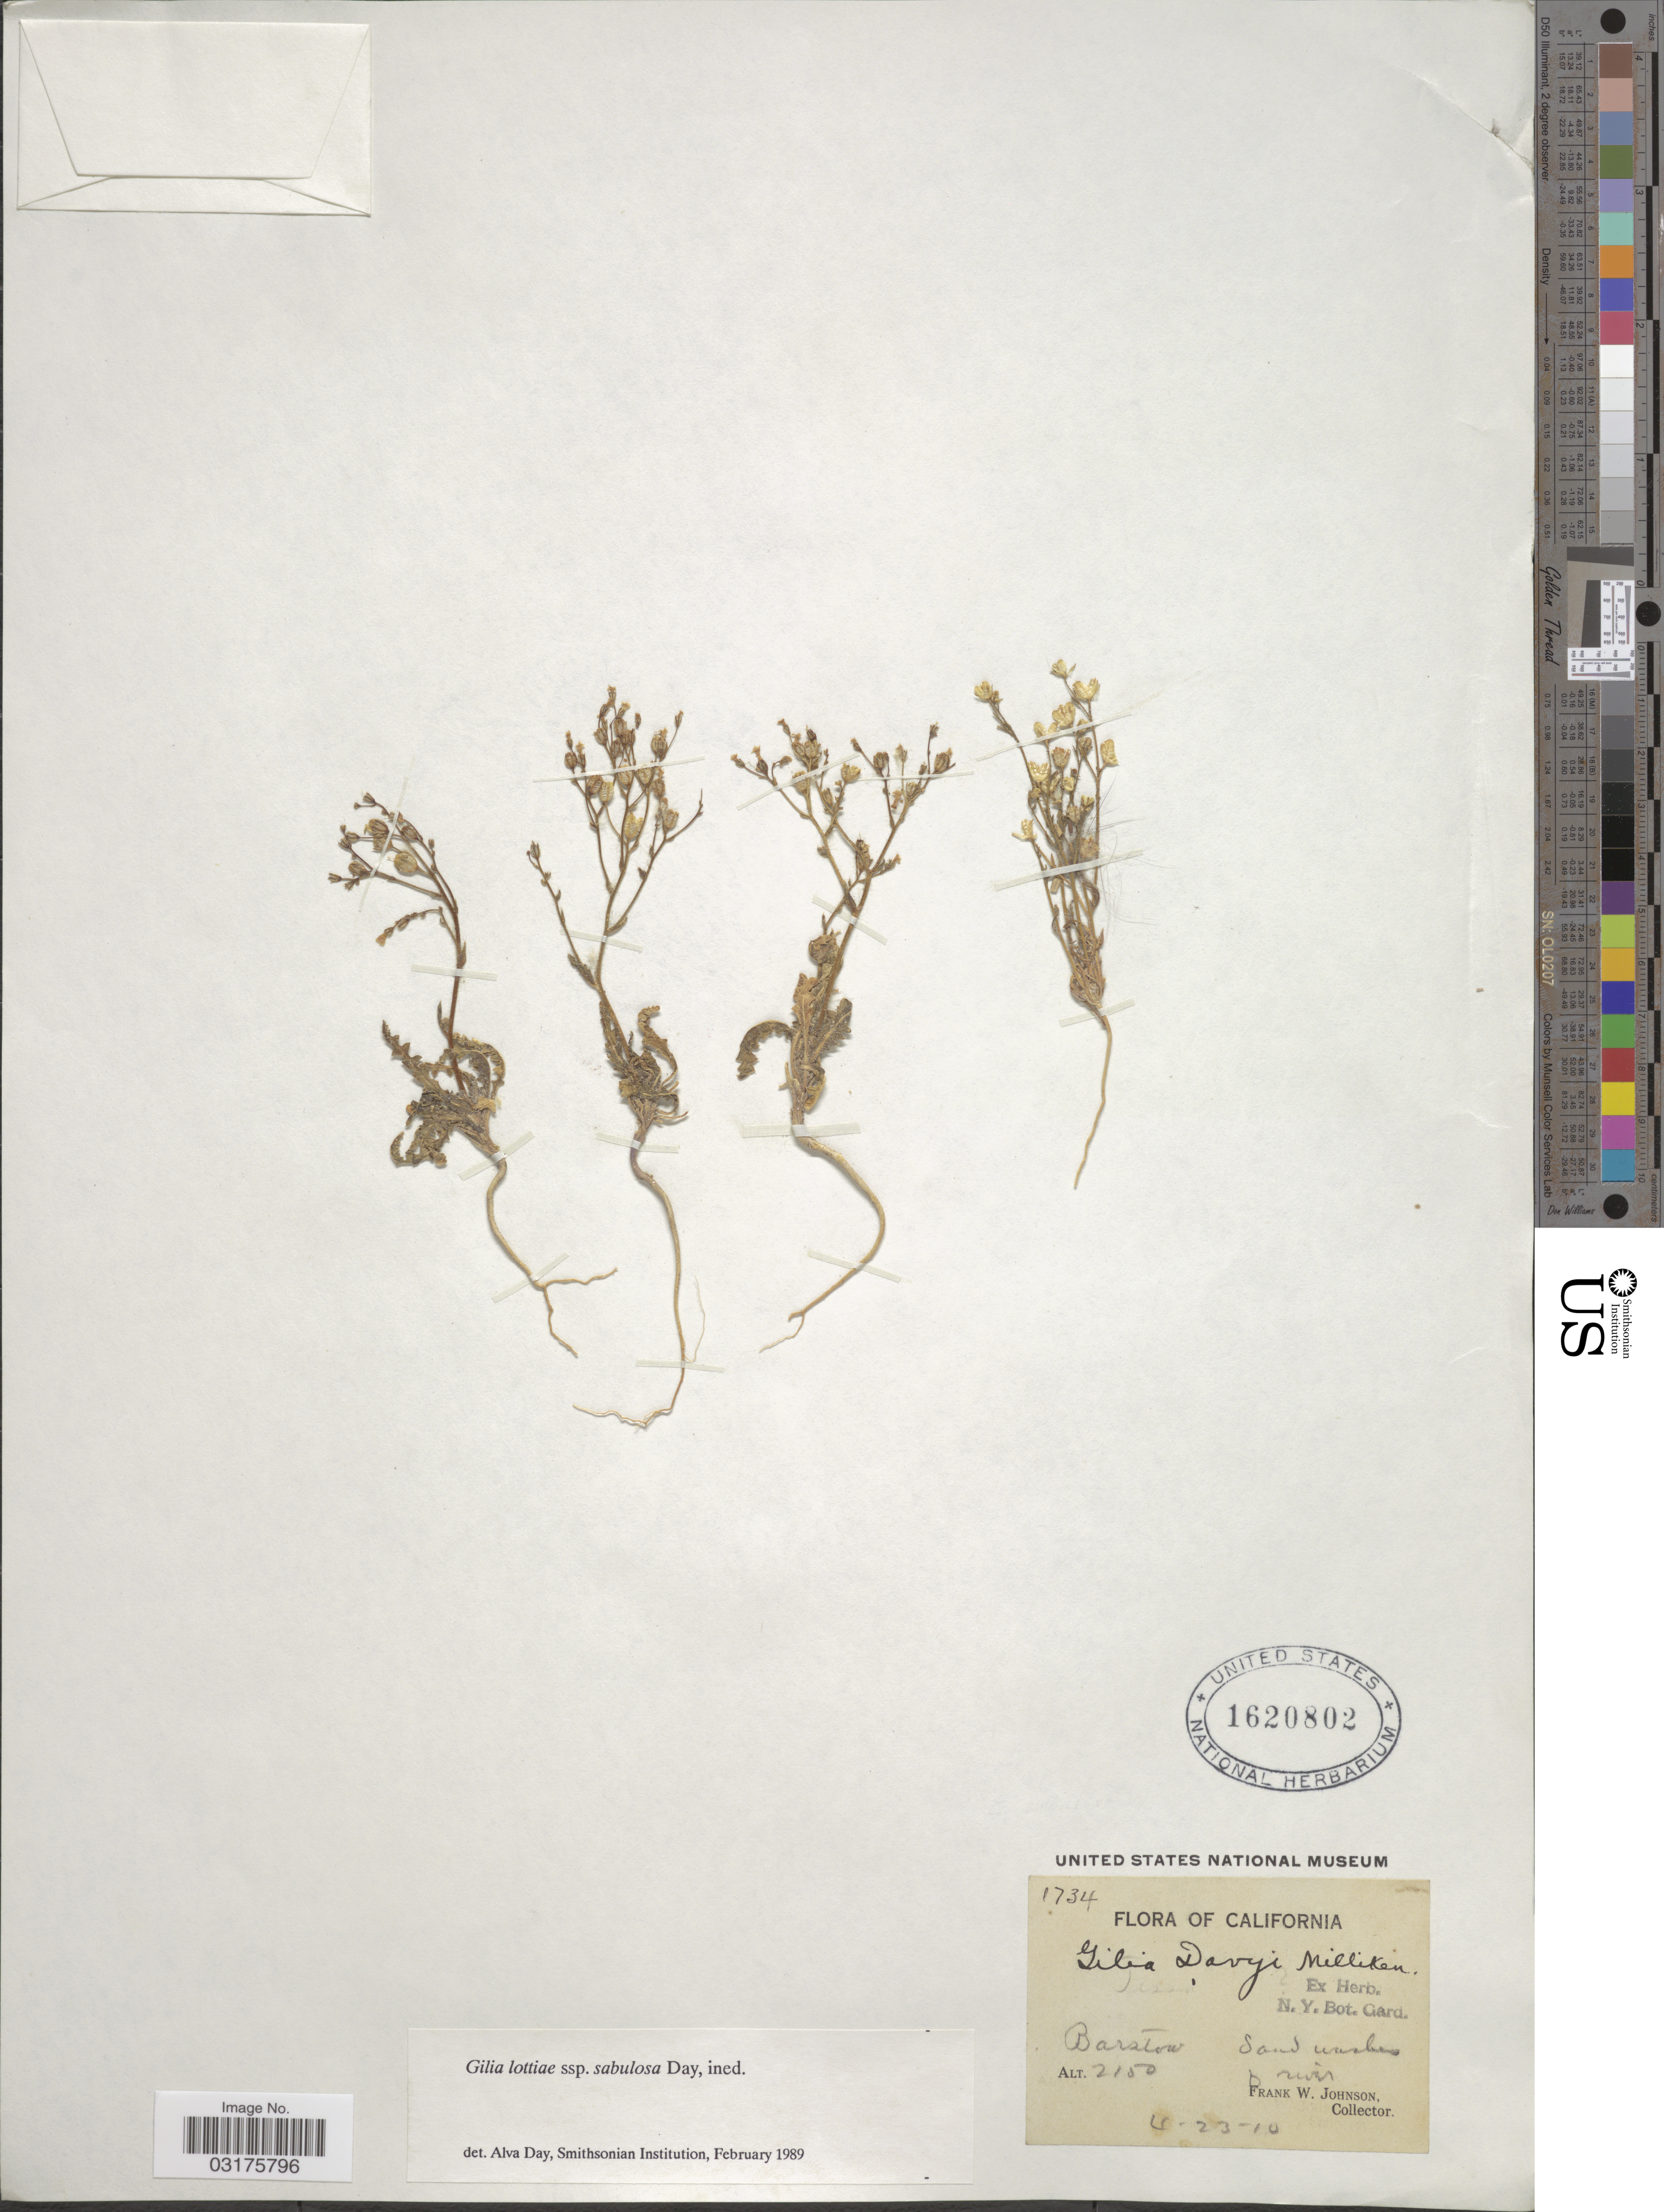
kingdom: Plantae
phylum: Tracheophyta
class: Magnoliopsida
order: Ericales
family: Polemoniaceae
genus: Gilia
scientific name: Gilia latiflora subsp. davyi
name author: (Milliken) A.D. Grant & V.E. Grant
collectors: F. W. Johnson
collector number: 1734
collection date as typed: Transcribed d/m/y: 23/4/10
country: United States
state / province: California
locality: Barstow.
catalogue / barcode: US 1620802